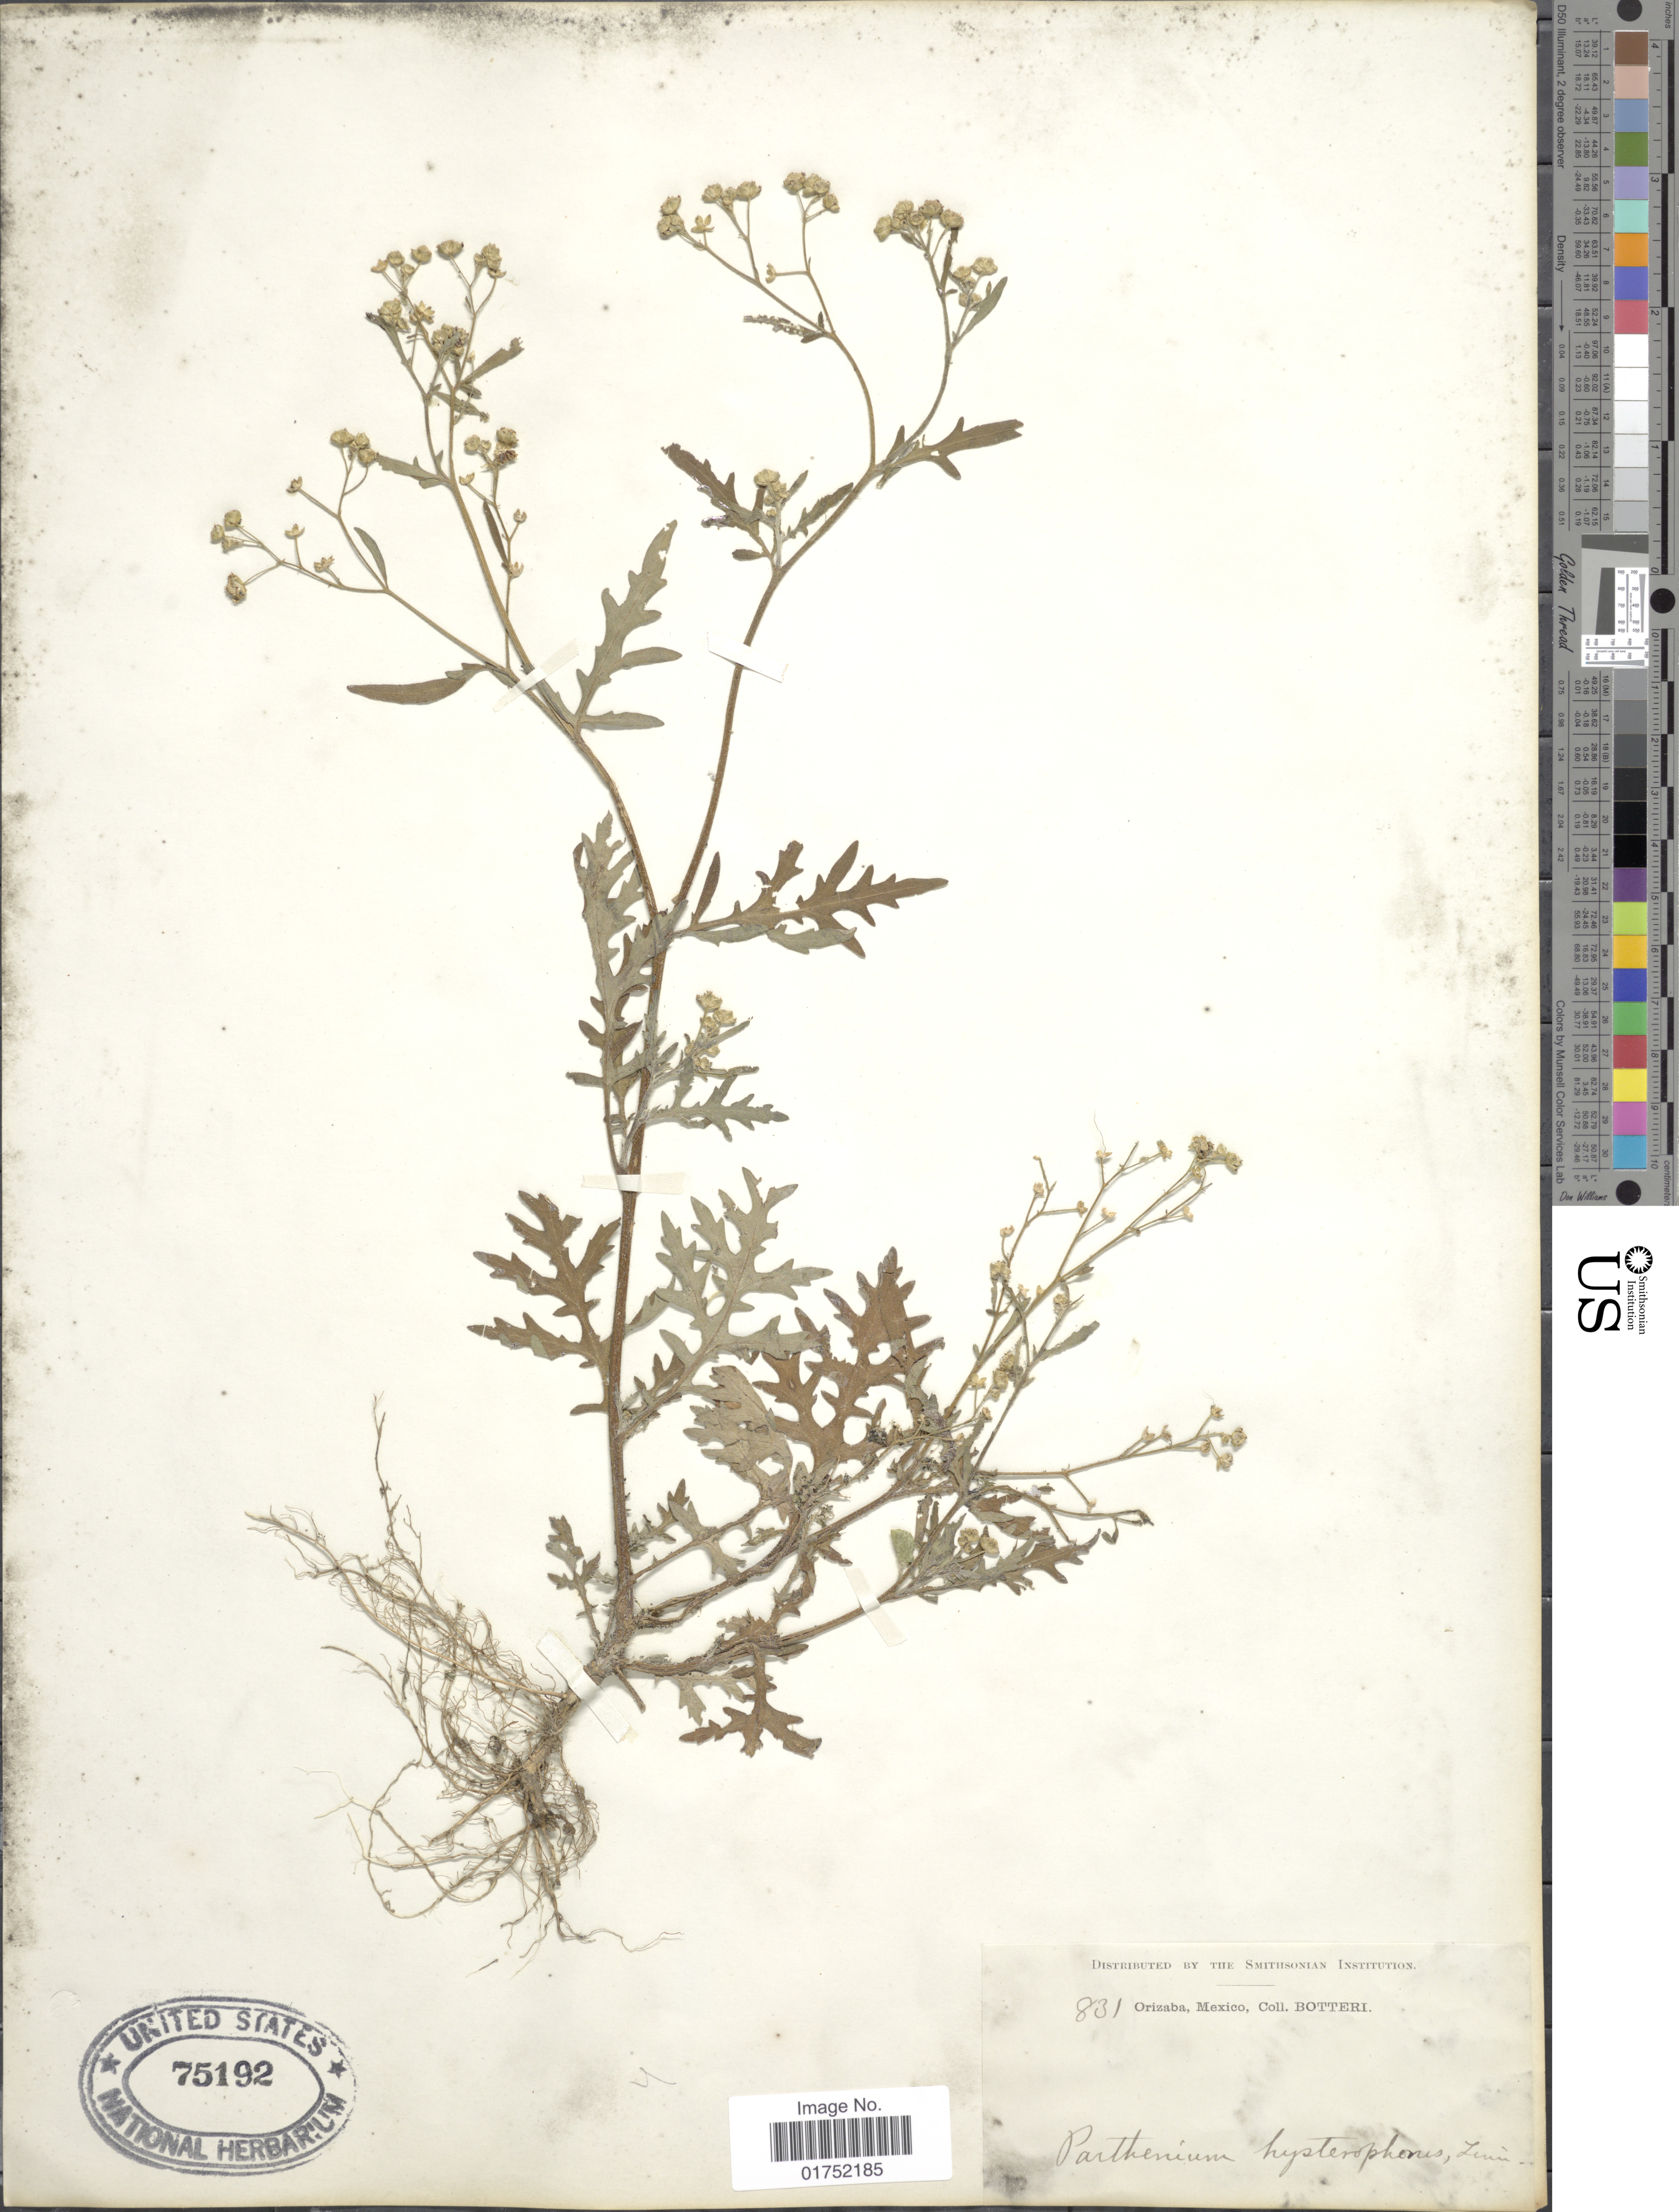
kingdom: Plantae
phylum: Tracheophyta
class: Magnoliopsida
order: Asterales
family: Asteraceae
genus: Parthenium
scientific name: Parthenium hysterophorus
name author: L.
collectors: -. Botteri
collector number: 831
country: Mexico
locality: Orizaba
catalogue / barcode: US 75192